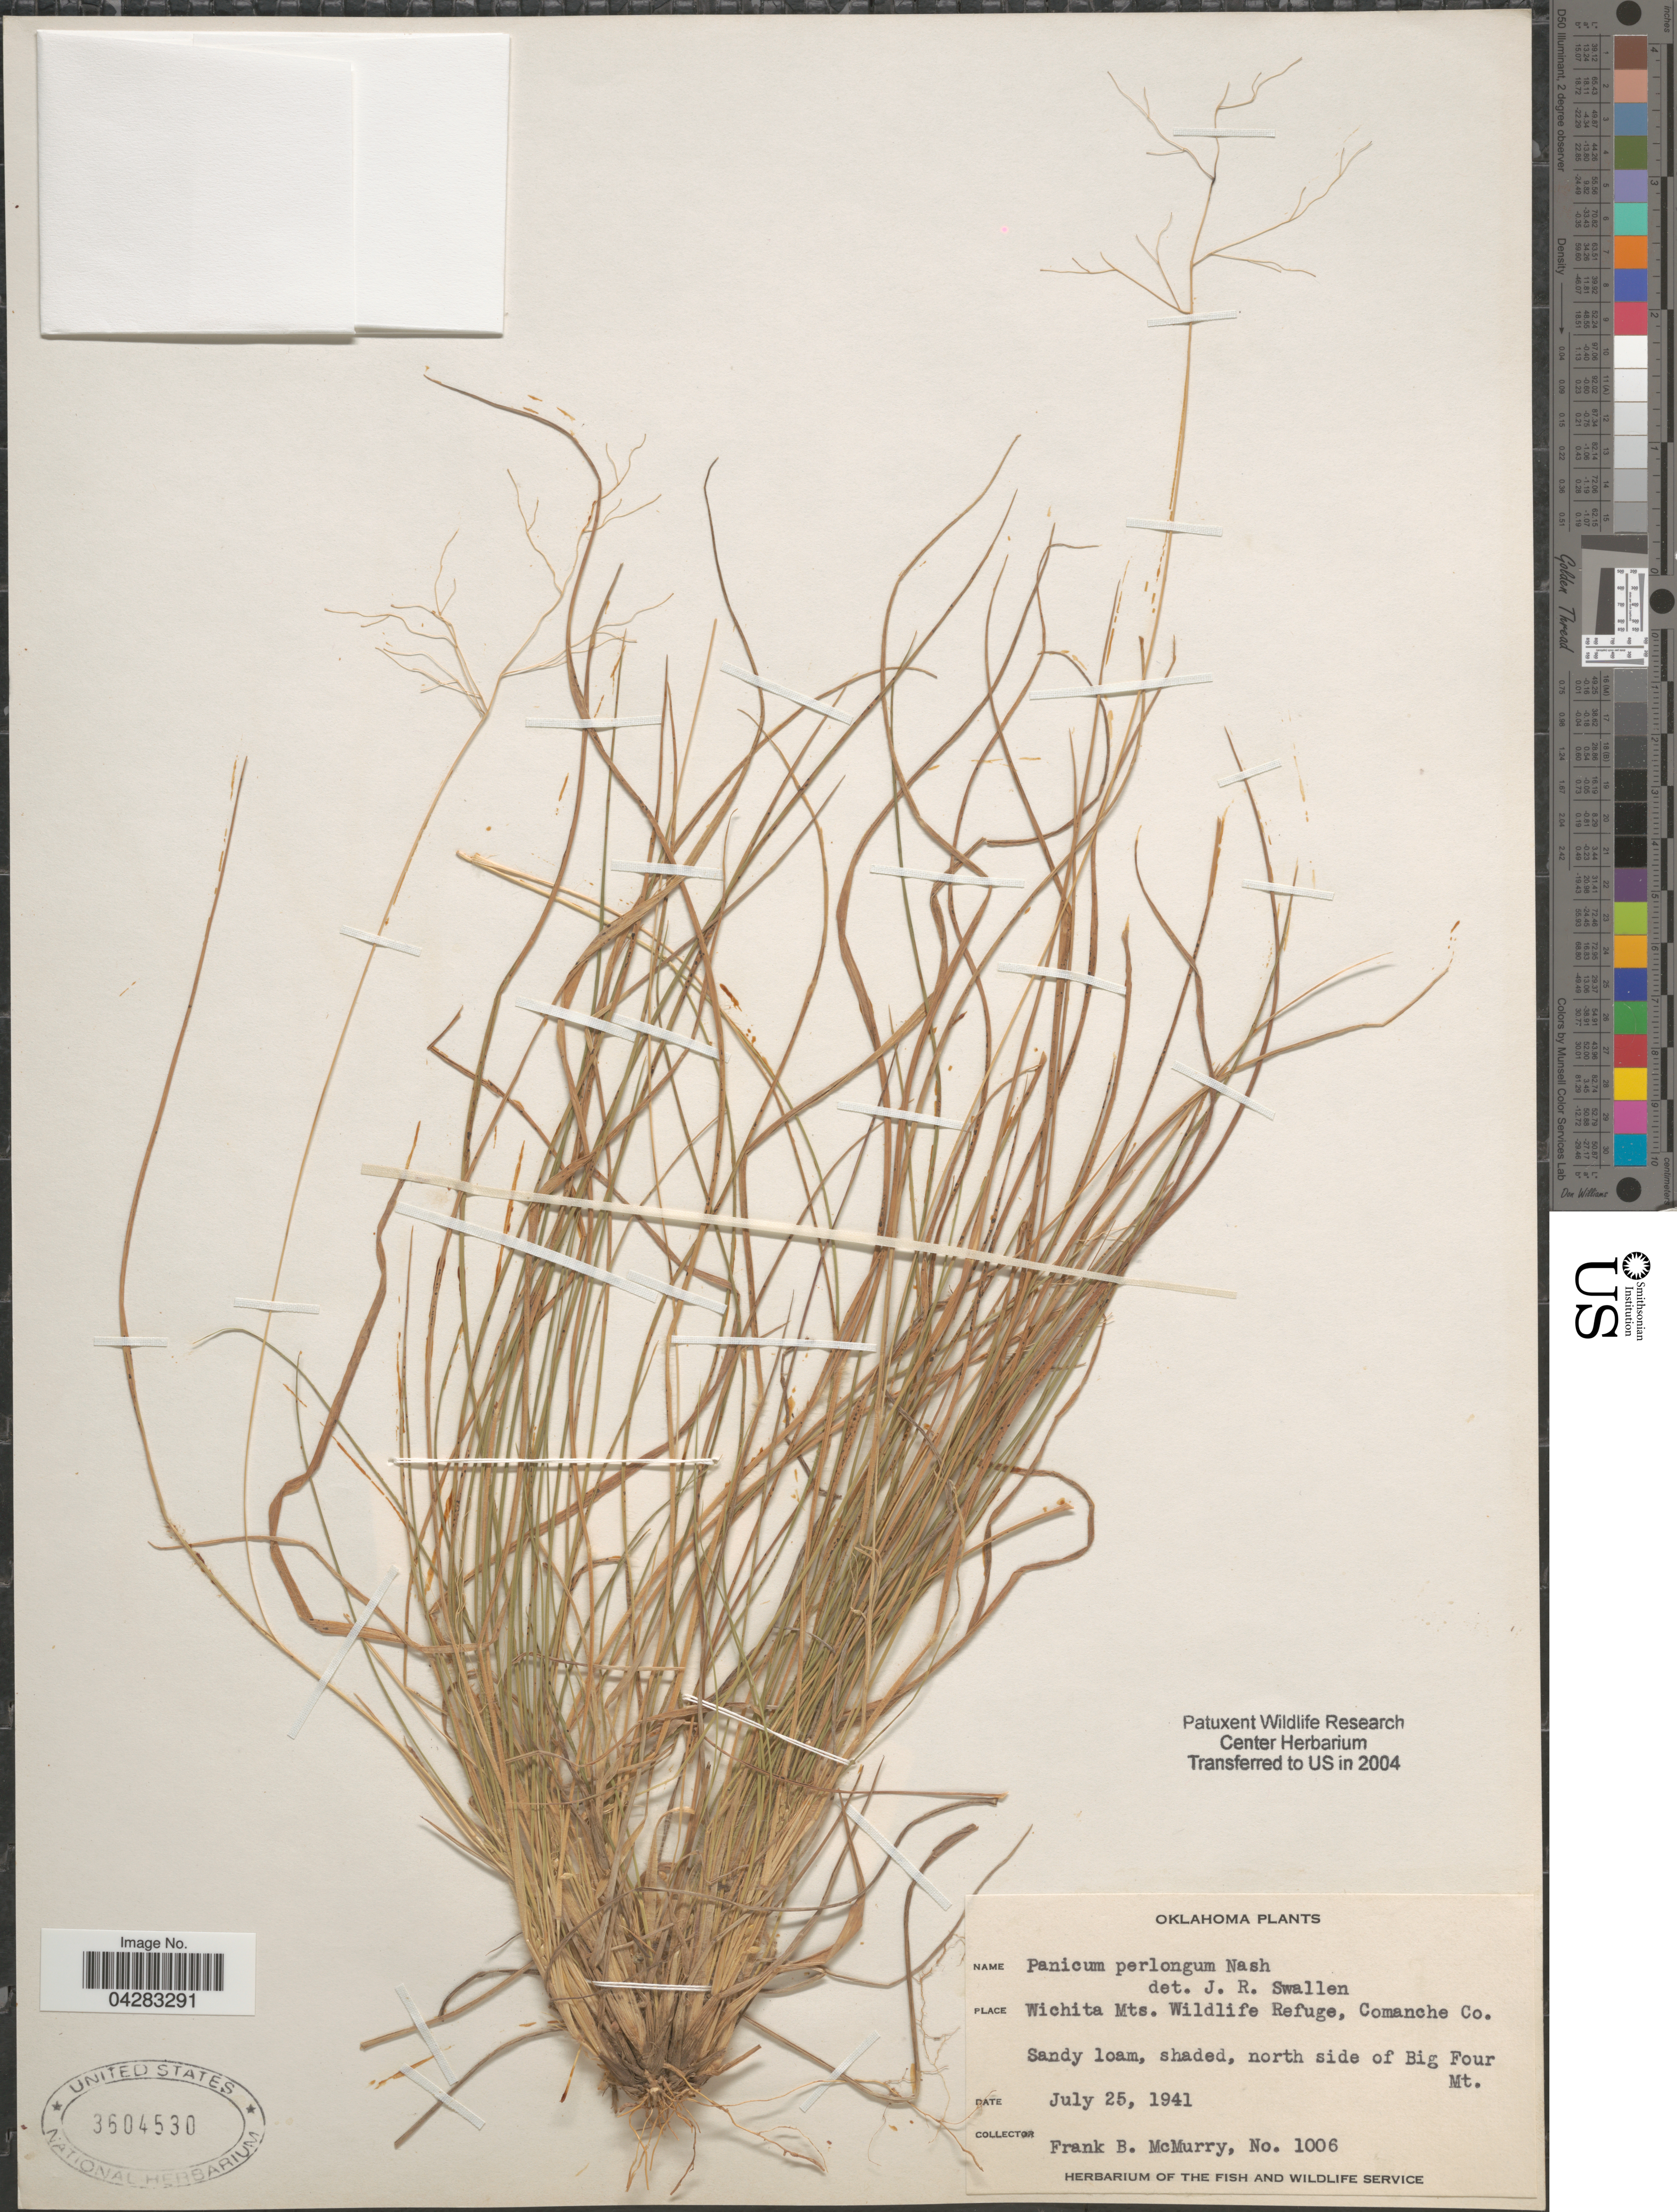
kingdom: Plantae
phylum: Tracheophyta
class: Liliopsida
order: Poales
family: Poaceae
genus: Dichanthelium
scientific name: Dichanthelium linearifolium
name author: (Scribn.) Gould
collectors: F. B. McMurry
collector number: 1006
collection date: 1941-07-25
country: United States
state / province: Oklahoma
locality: Wichita Mts. Wildlife Refuge, Comanche Co. Sandy loam, shaded, north side of Big Four Mt.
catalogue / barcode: US 3604530